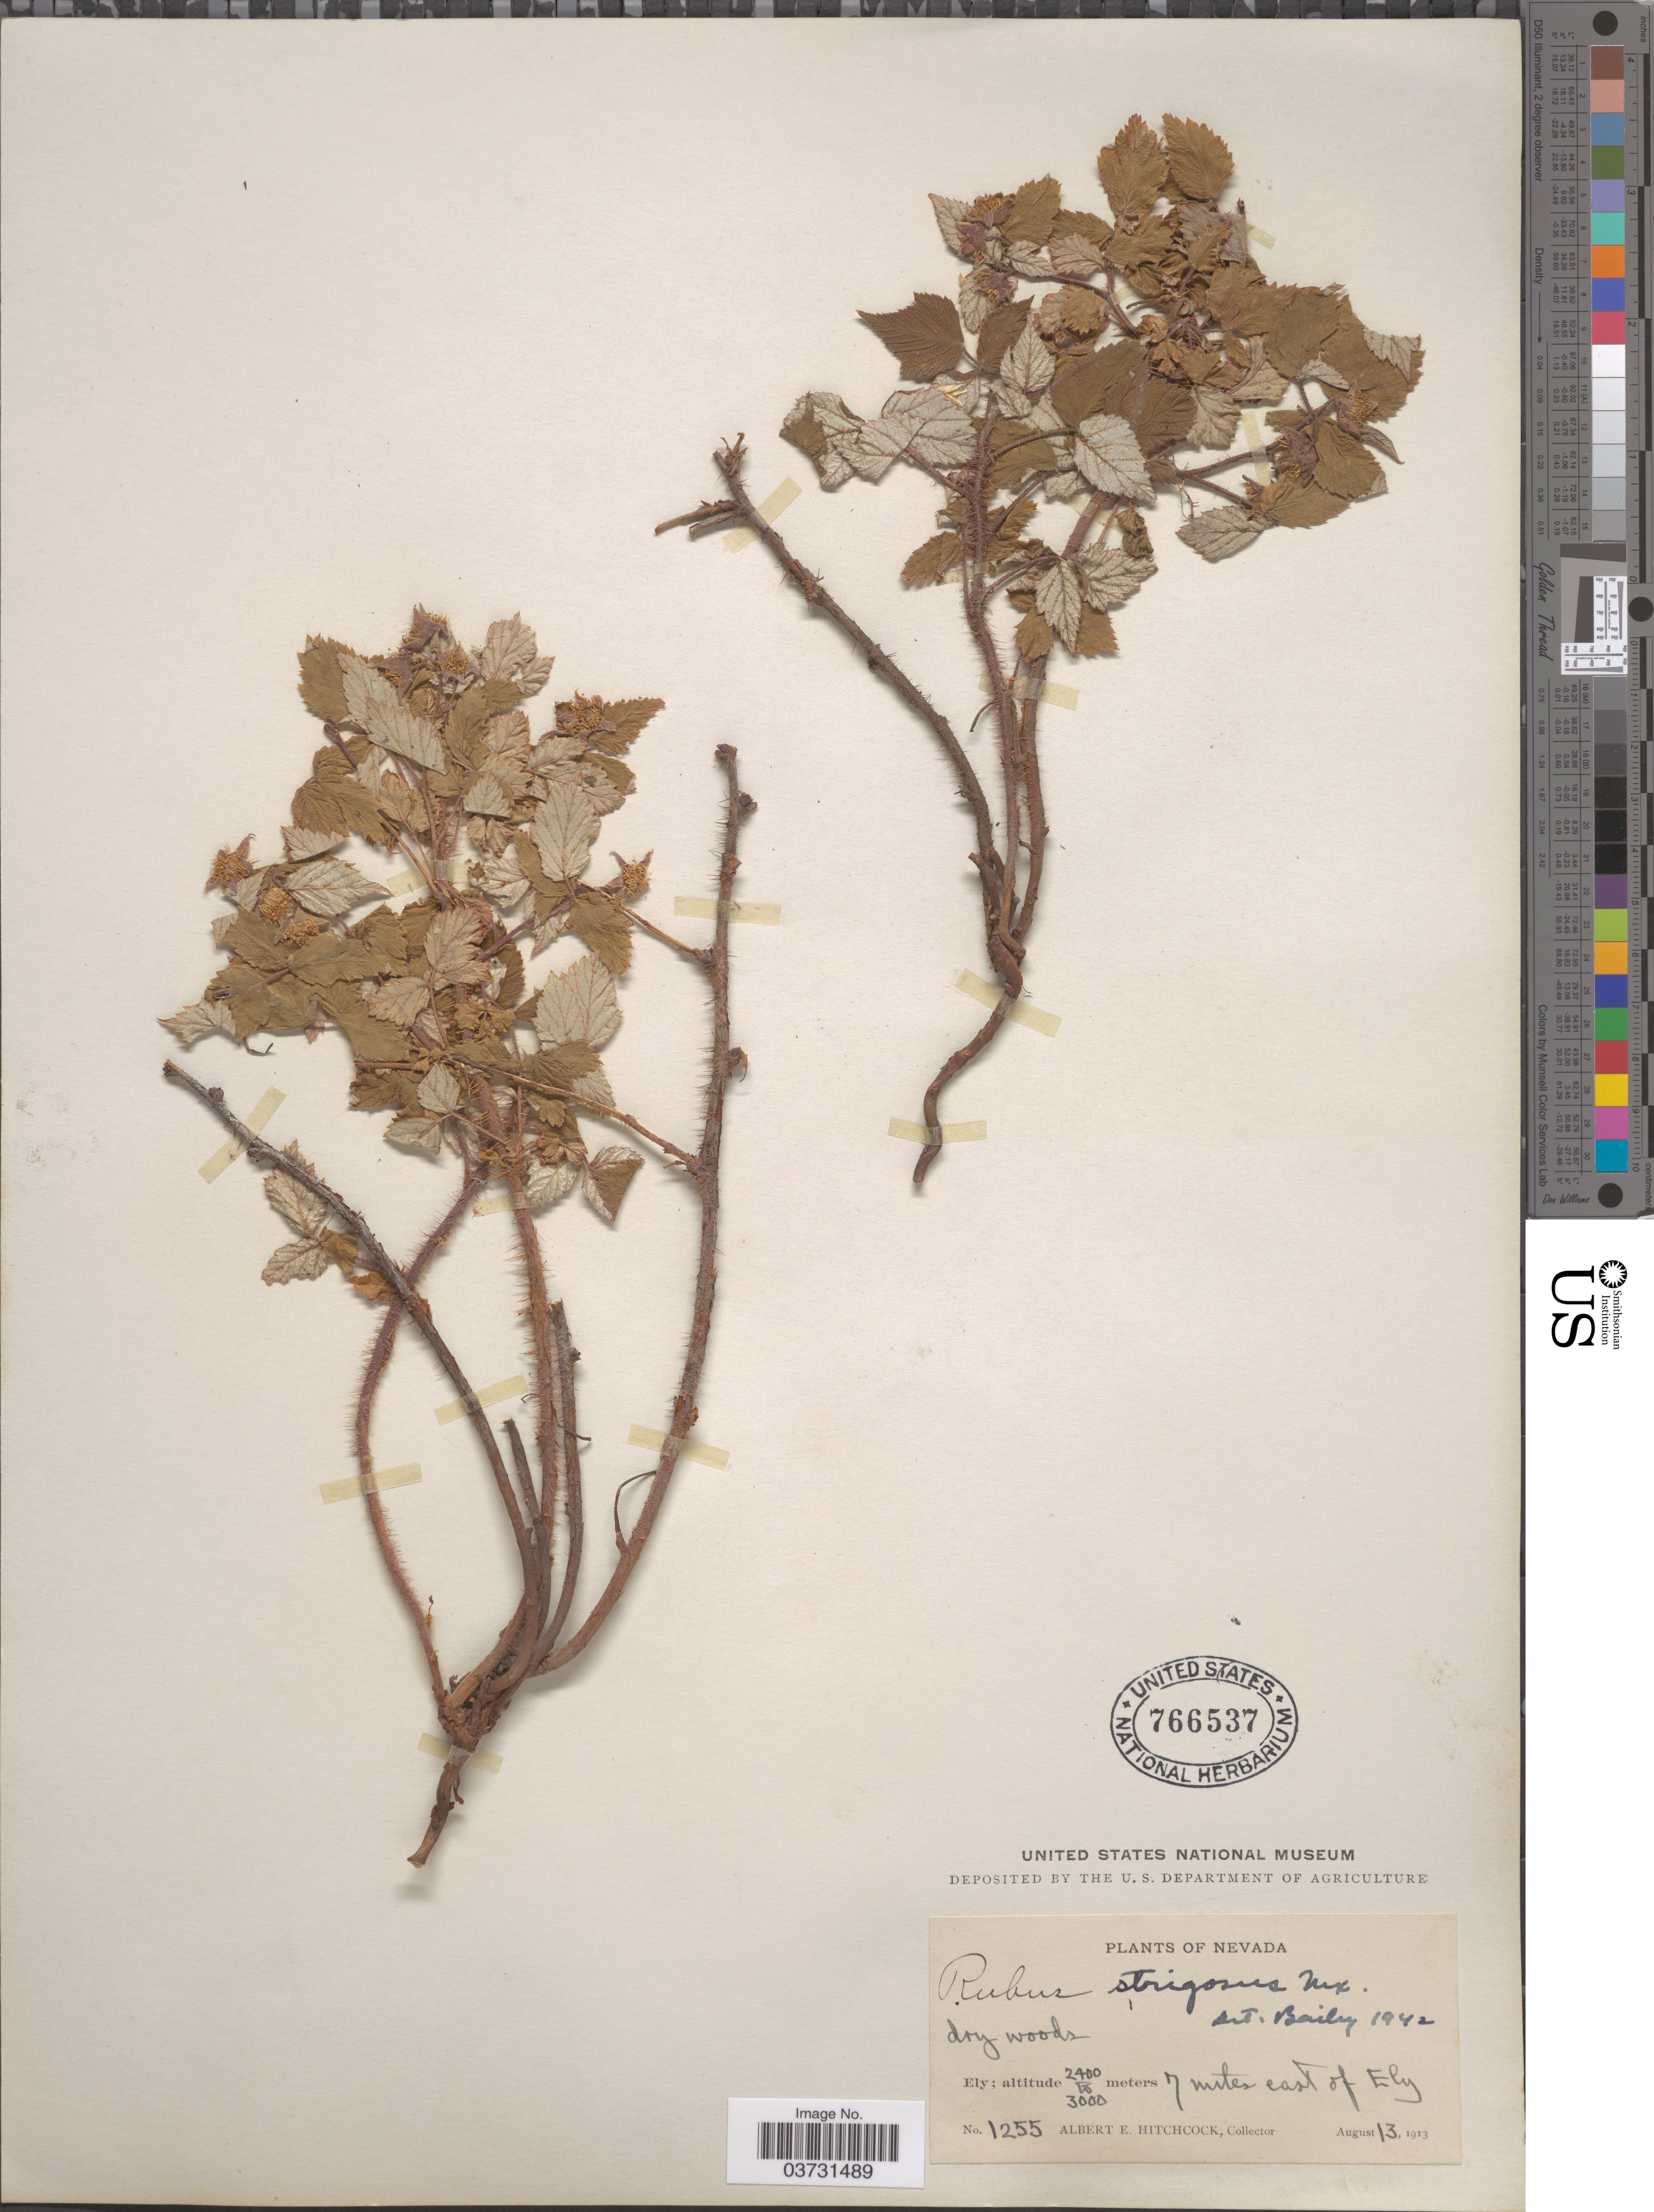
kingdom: Plantae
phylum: Tracheophyta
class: Magnoliopsida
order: Rosales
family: Rosaceae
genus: Rubus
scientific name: Rubus strigosus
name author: Michx.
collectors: A. Hitchcock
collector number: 1255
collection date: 1913-08-13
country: United States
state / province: Nevada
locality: Ely. 7 miles east of Ely.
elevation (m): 2400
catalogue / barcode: US 766537